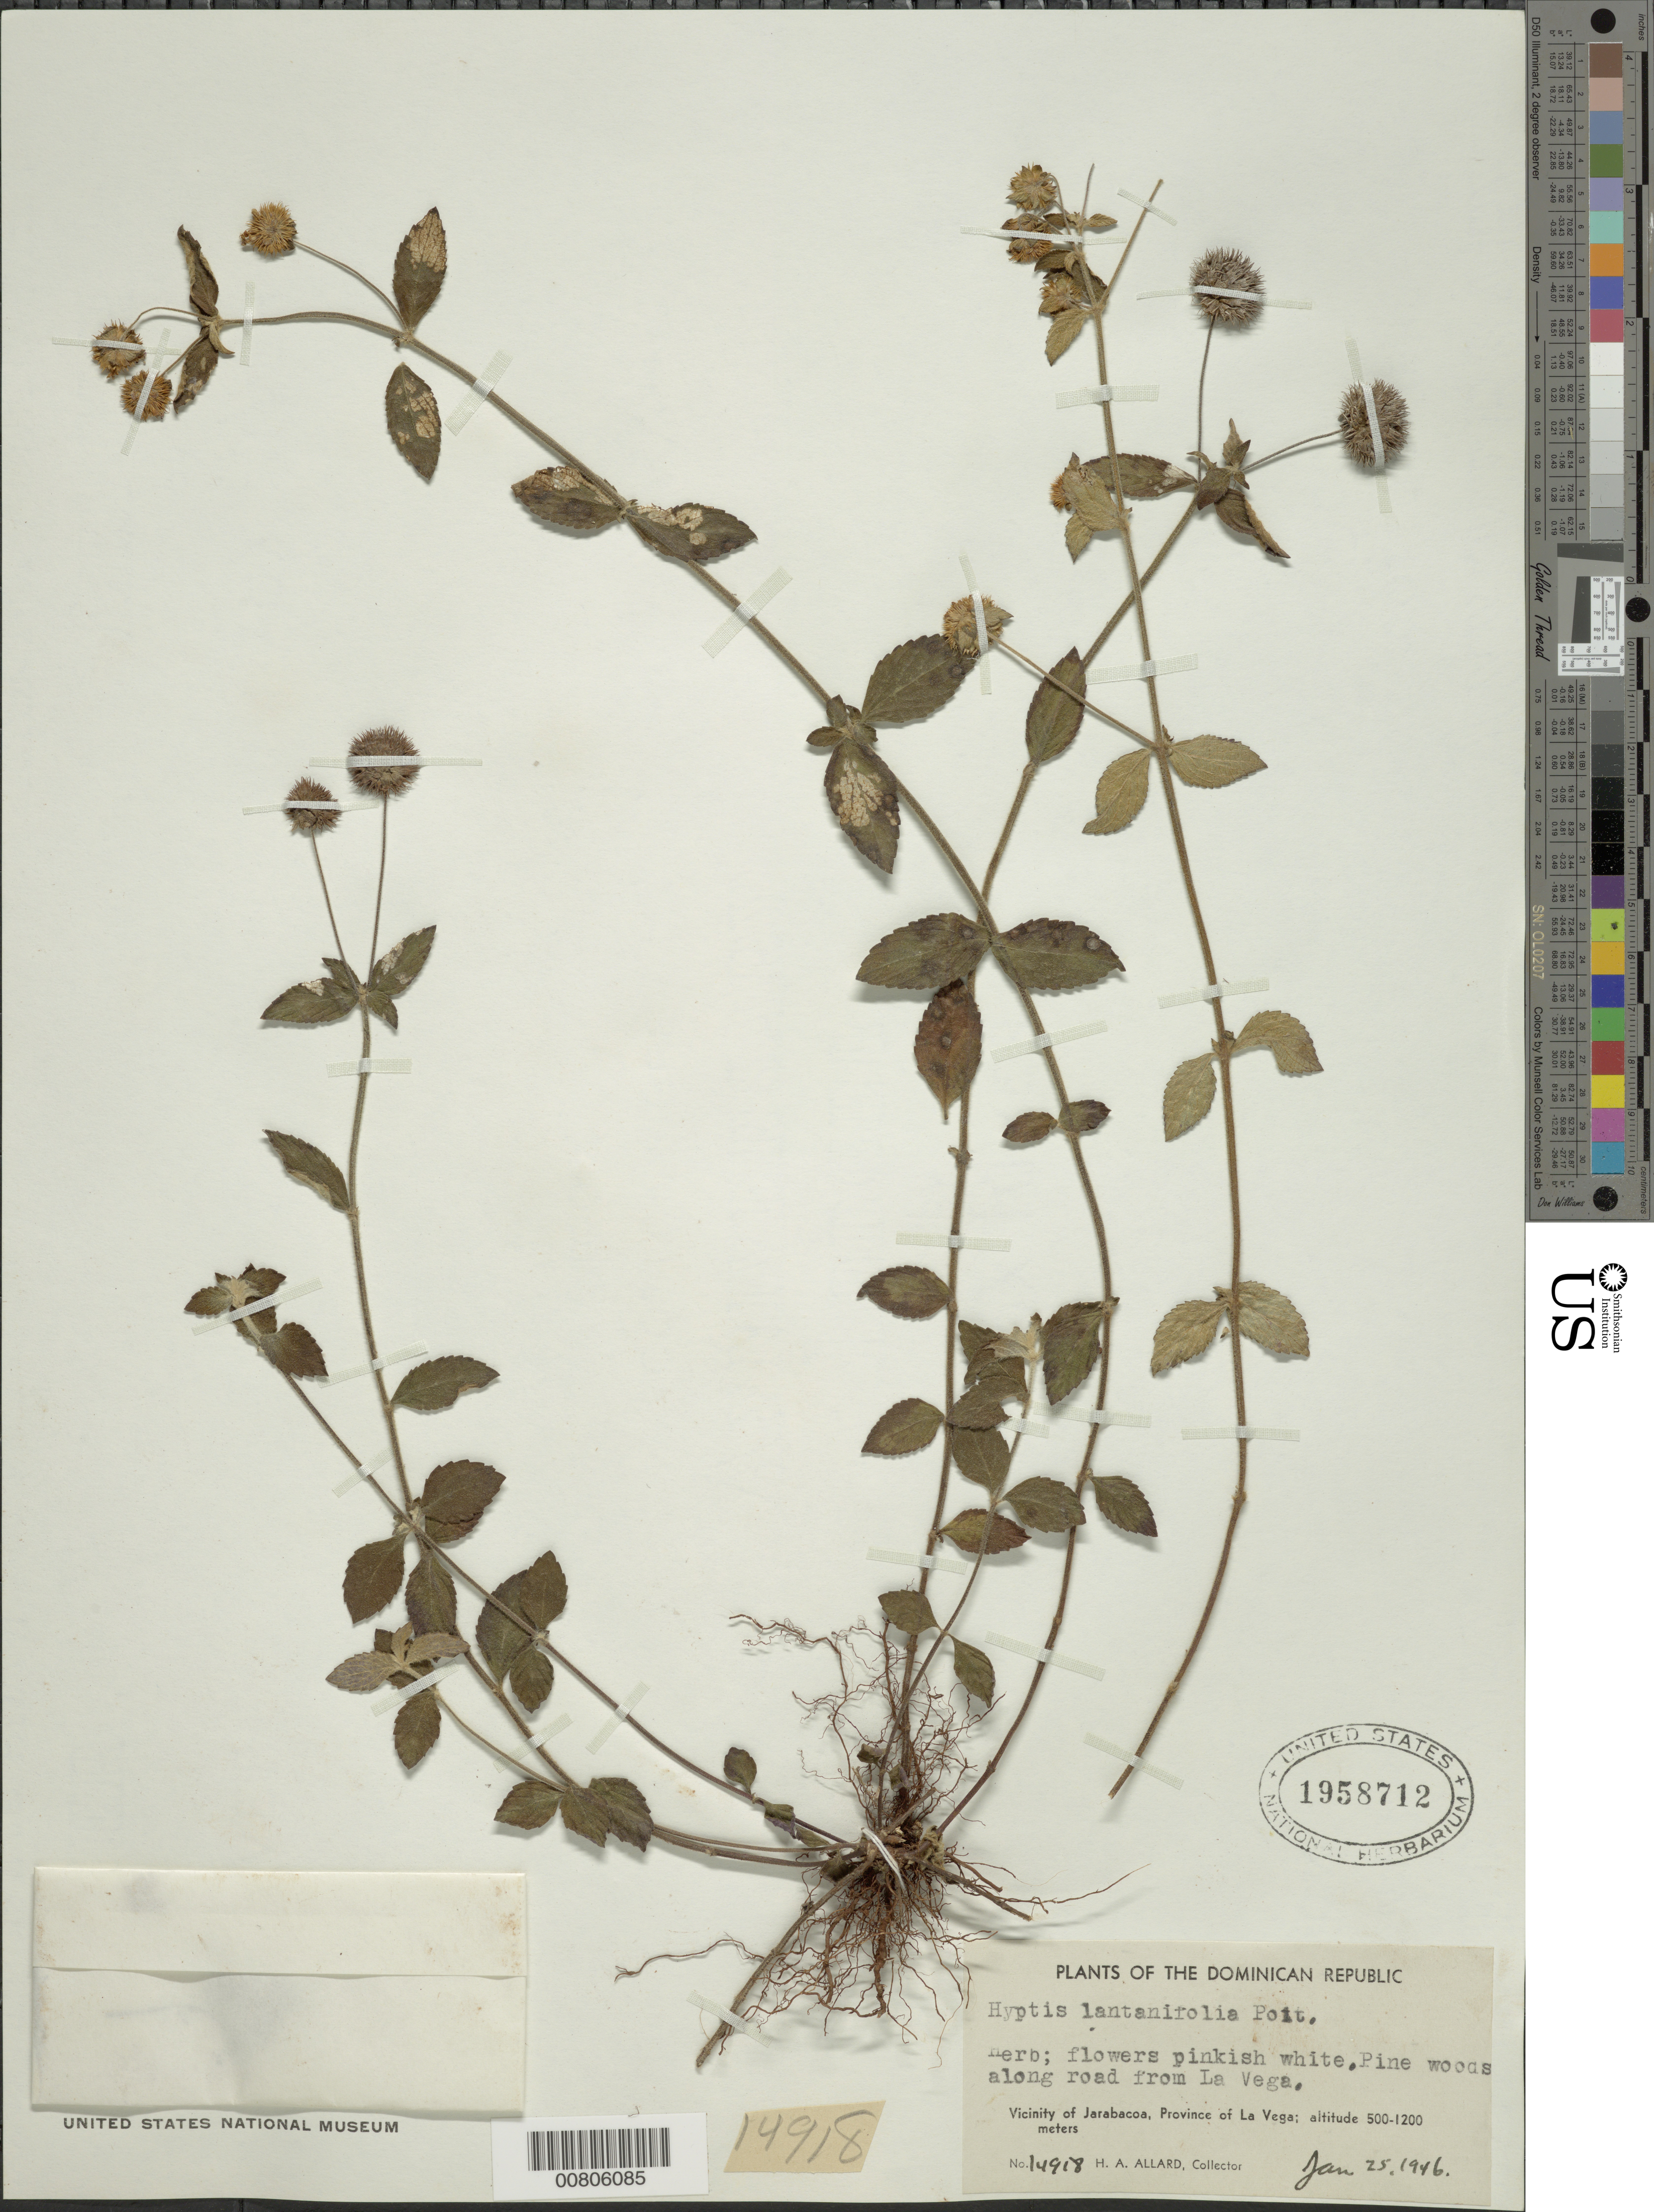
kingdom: Plantae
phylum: Tracheophyta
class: Magnoliopsida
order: Lamiales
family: Lamiaceae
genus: Hyptis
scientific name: Hyptis lantanifolia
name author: Poit.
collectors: H. A. Allard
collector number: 14918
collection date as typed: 25 Jan 1946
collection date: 1946-01-25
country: Dominican Republic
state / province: La Vega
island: Hispaniola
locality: Vicinity of Jarabacoa, along road from La Vega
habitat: Pine woods along road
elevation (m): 500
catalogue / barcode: US 1958712